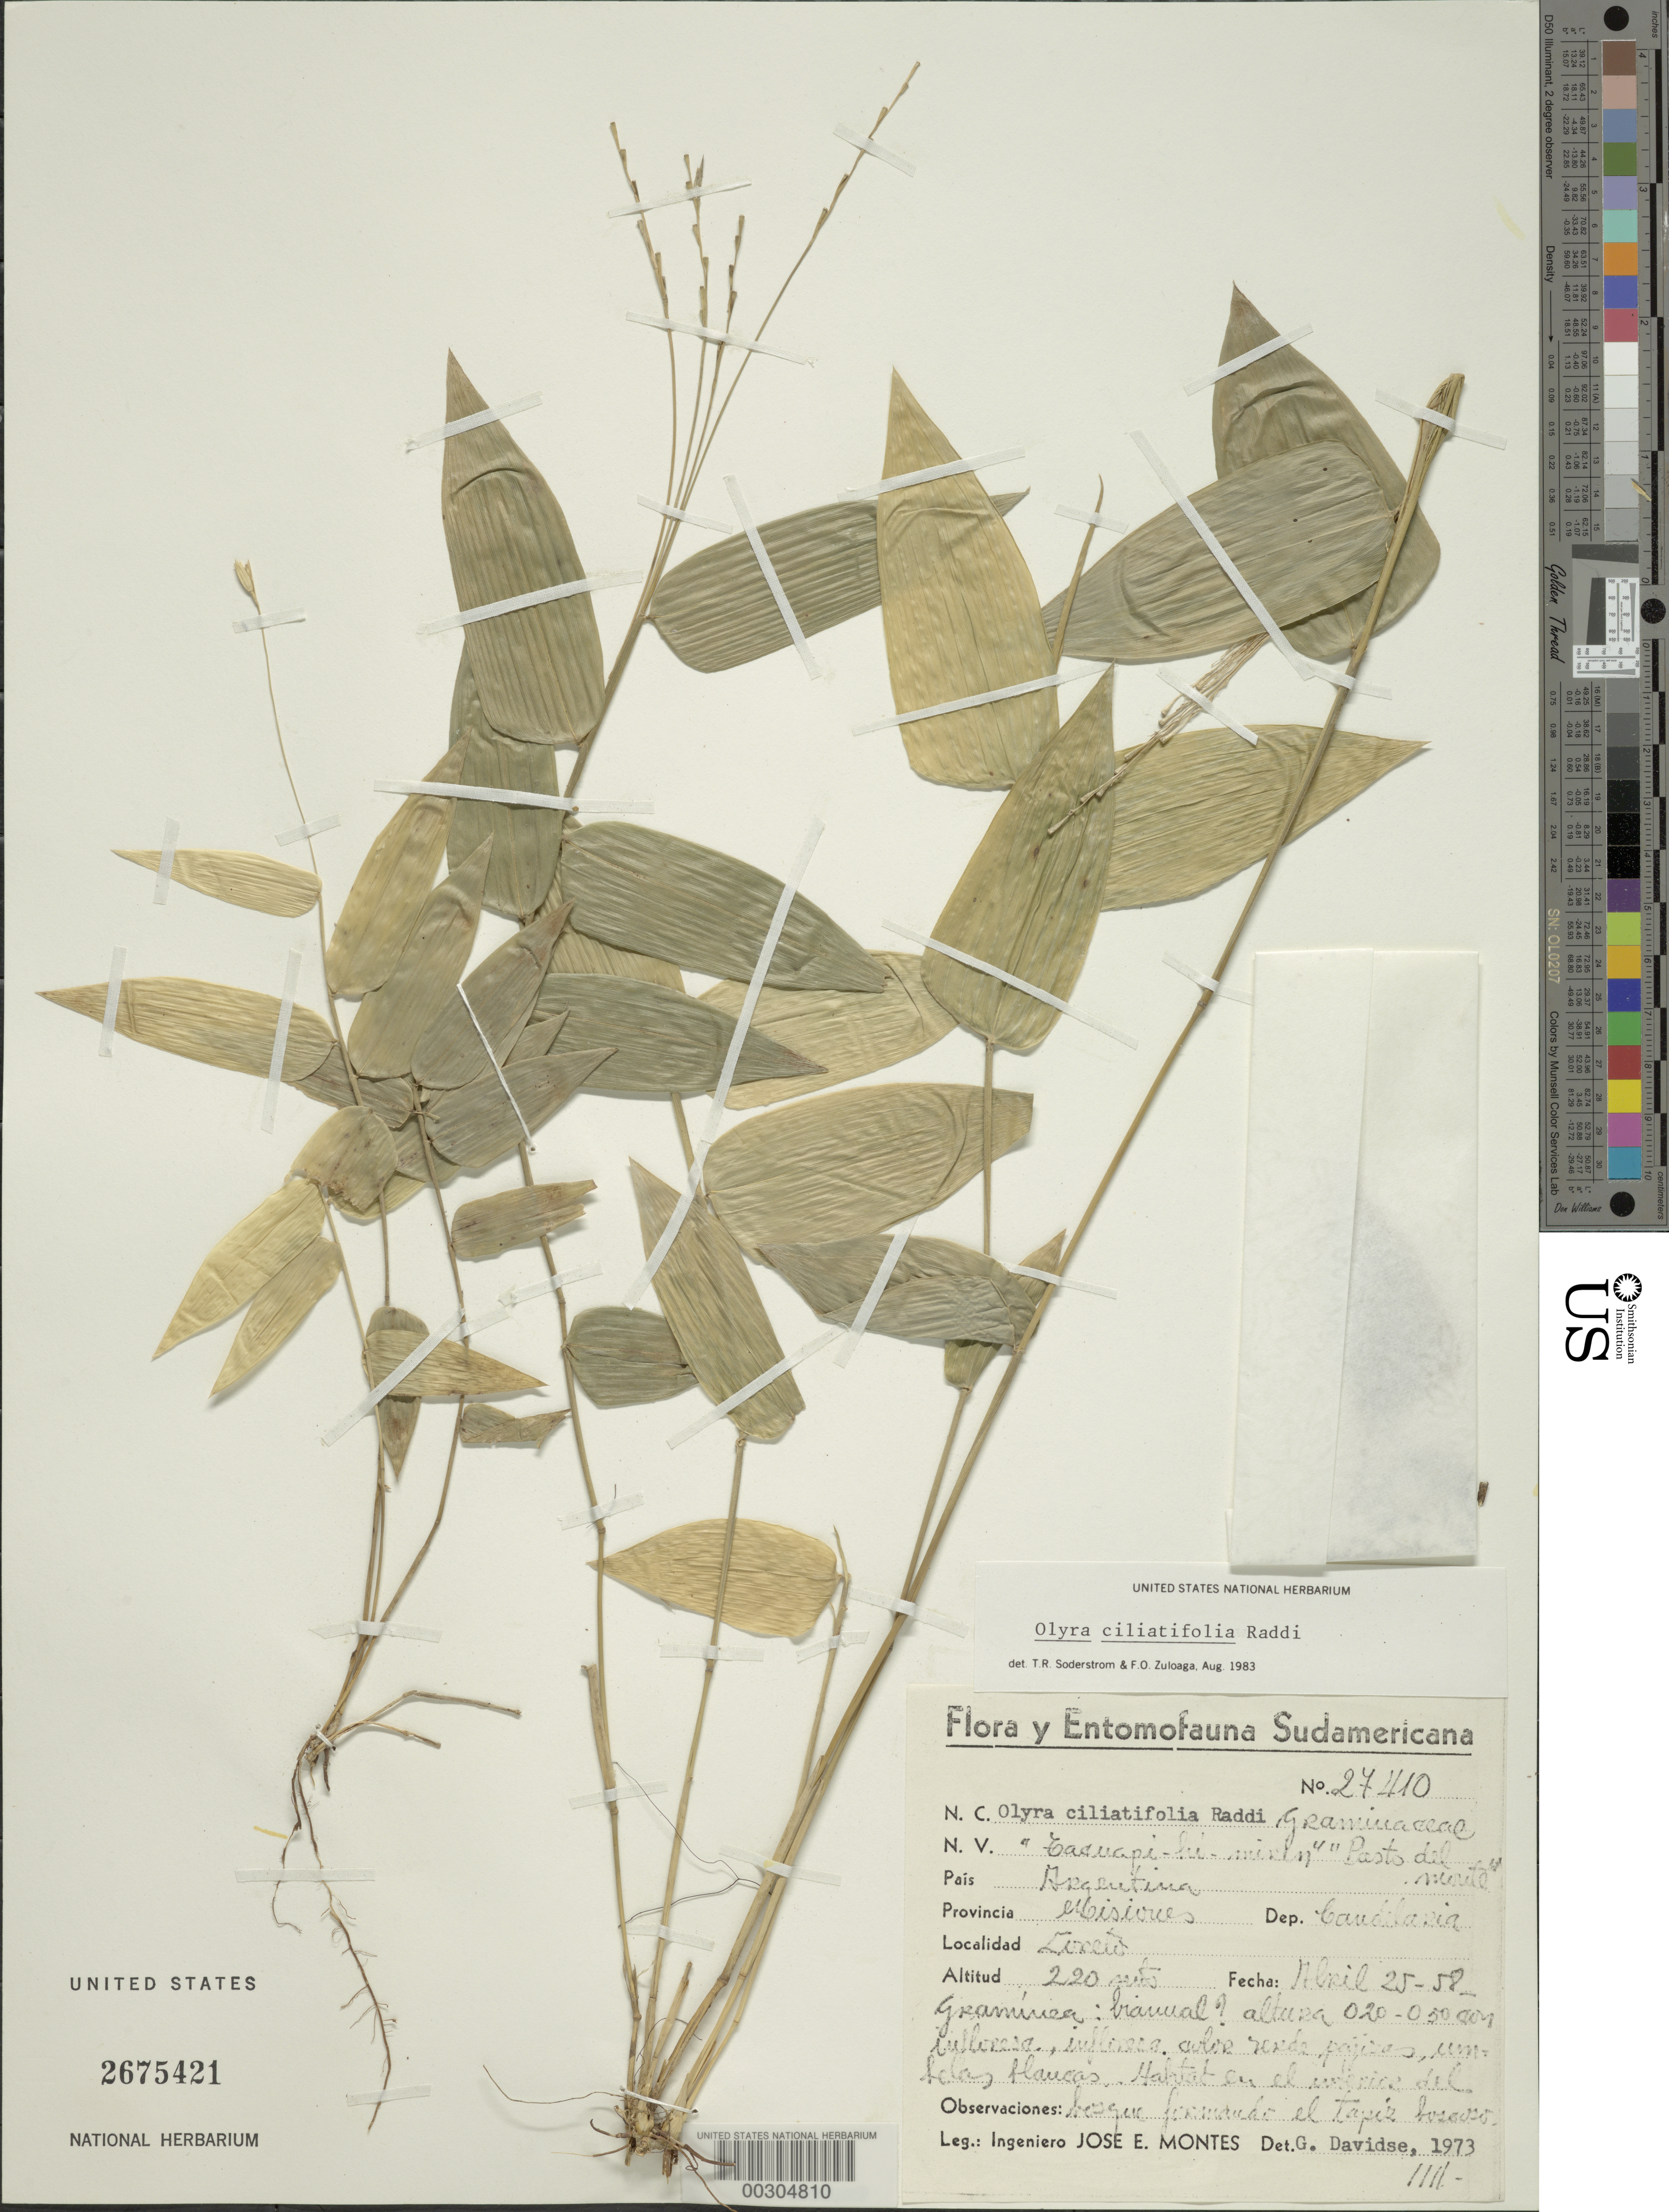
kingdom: Plantae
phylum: Tracheophyta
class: Liliopsida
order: Poales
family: Poaceae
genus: Olyra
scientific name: Olyra ciliatifolia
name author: Raddi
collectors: J. E. Montes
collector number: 27410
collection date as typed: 25 Apr 1958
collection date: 1958-04-25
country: Argentina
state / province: Misiones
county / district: Candelaria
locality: Loreto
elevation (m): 220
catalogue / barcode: US 2675421